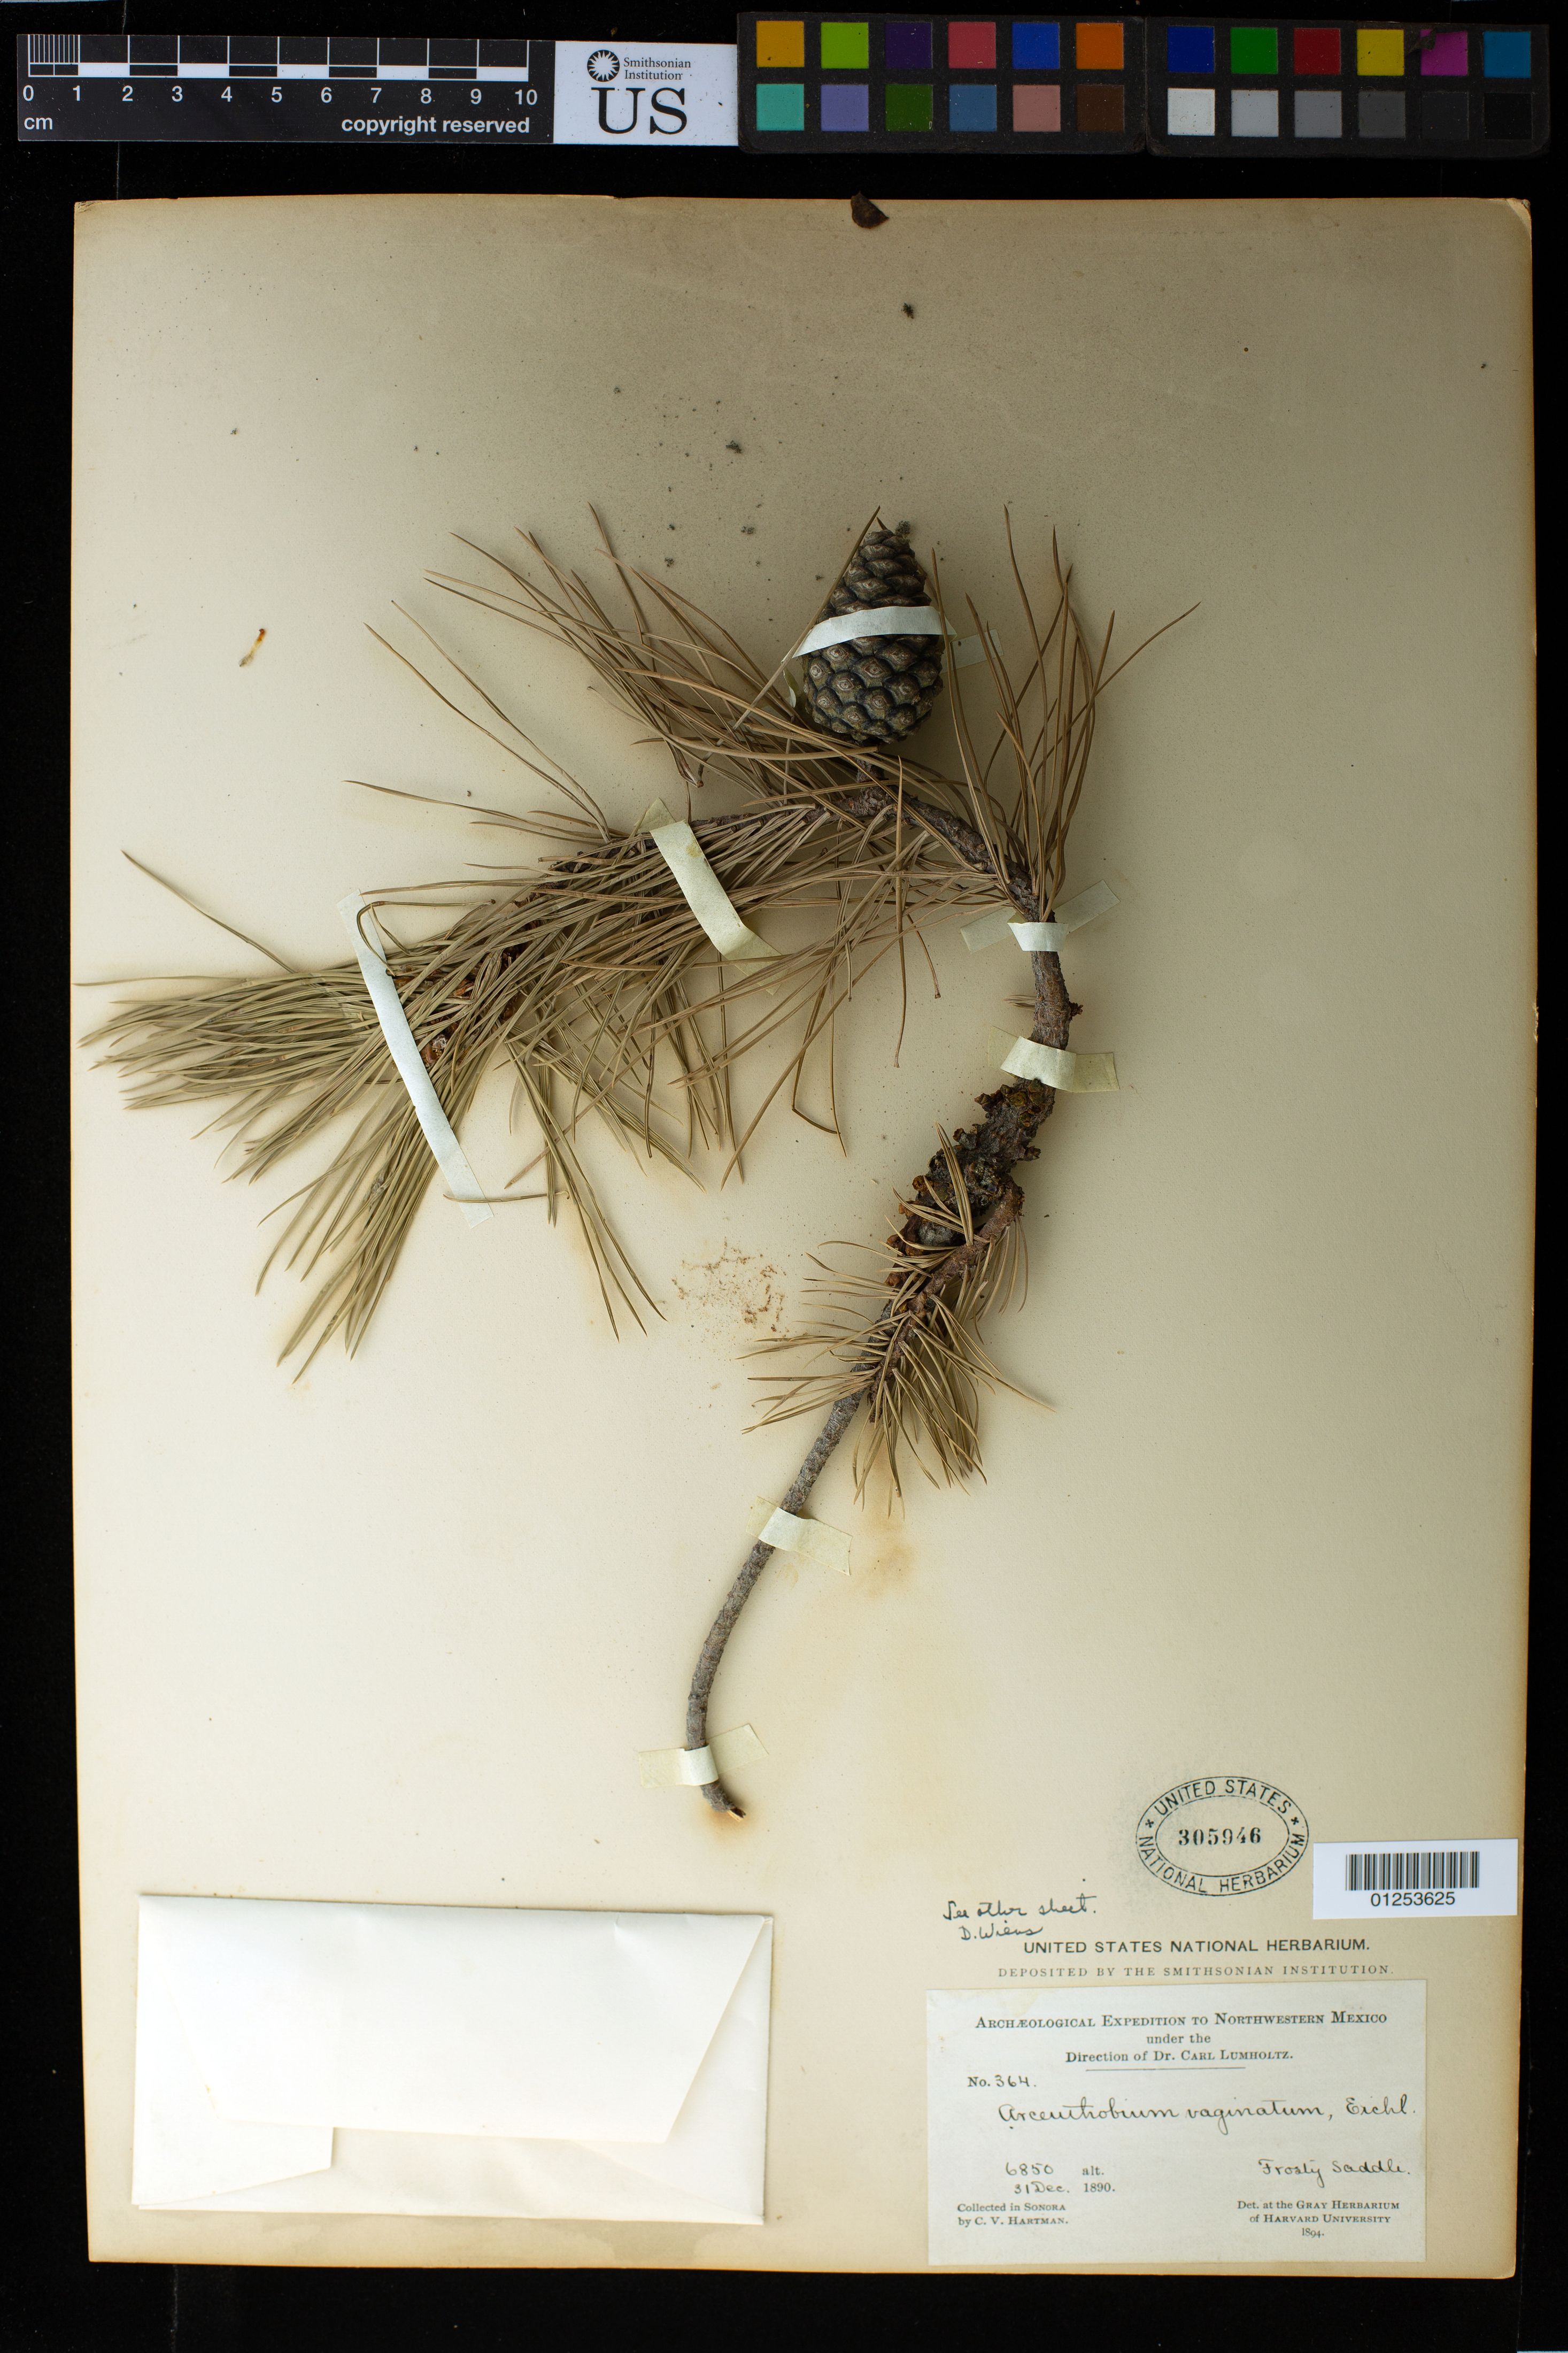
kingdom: Plantae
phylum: Tracheophyta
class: Magnoliopsida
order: Santalales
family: Viscaceae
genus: Arceuthobium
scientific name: Arceuthobium vaginatum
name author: (Kunth) Eichler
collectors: C. V. Hartman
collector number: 364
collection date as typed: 31 Dec 1890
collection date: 1890-12-31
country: Mexico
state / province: Sonora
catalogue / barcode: US 305946